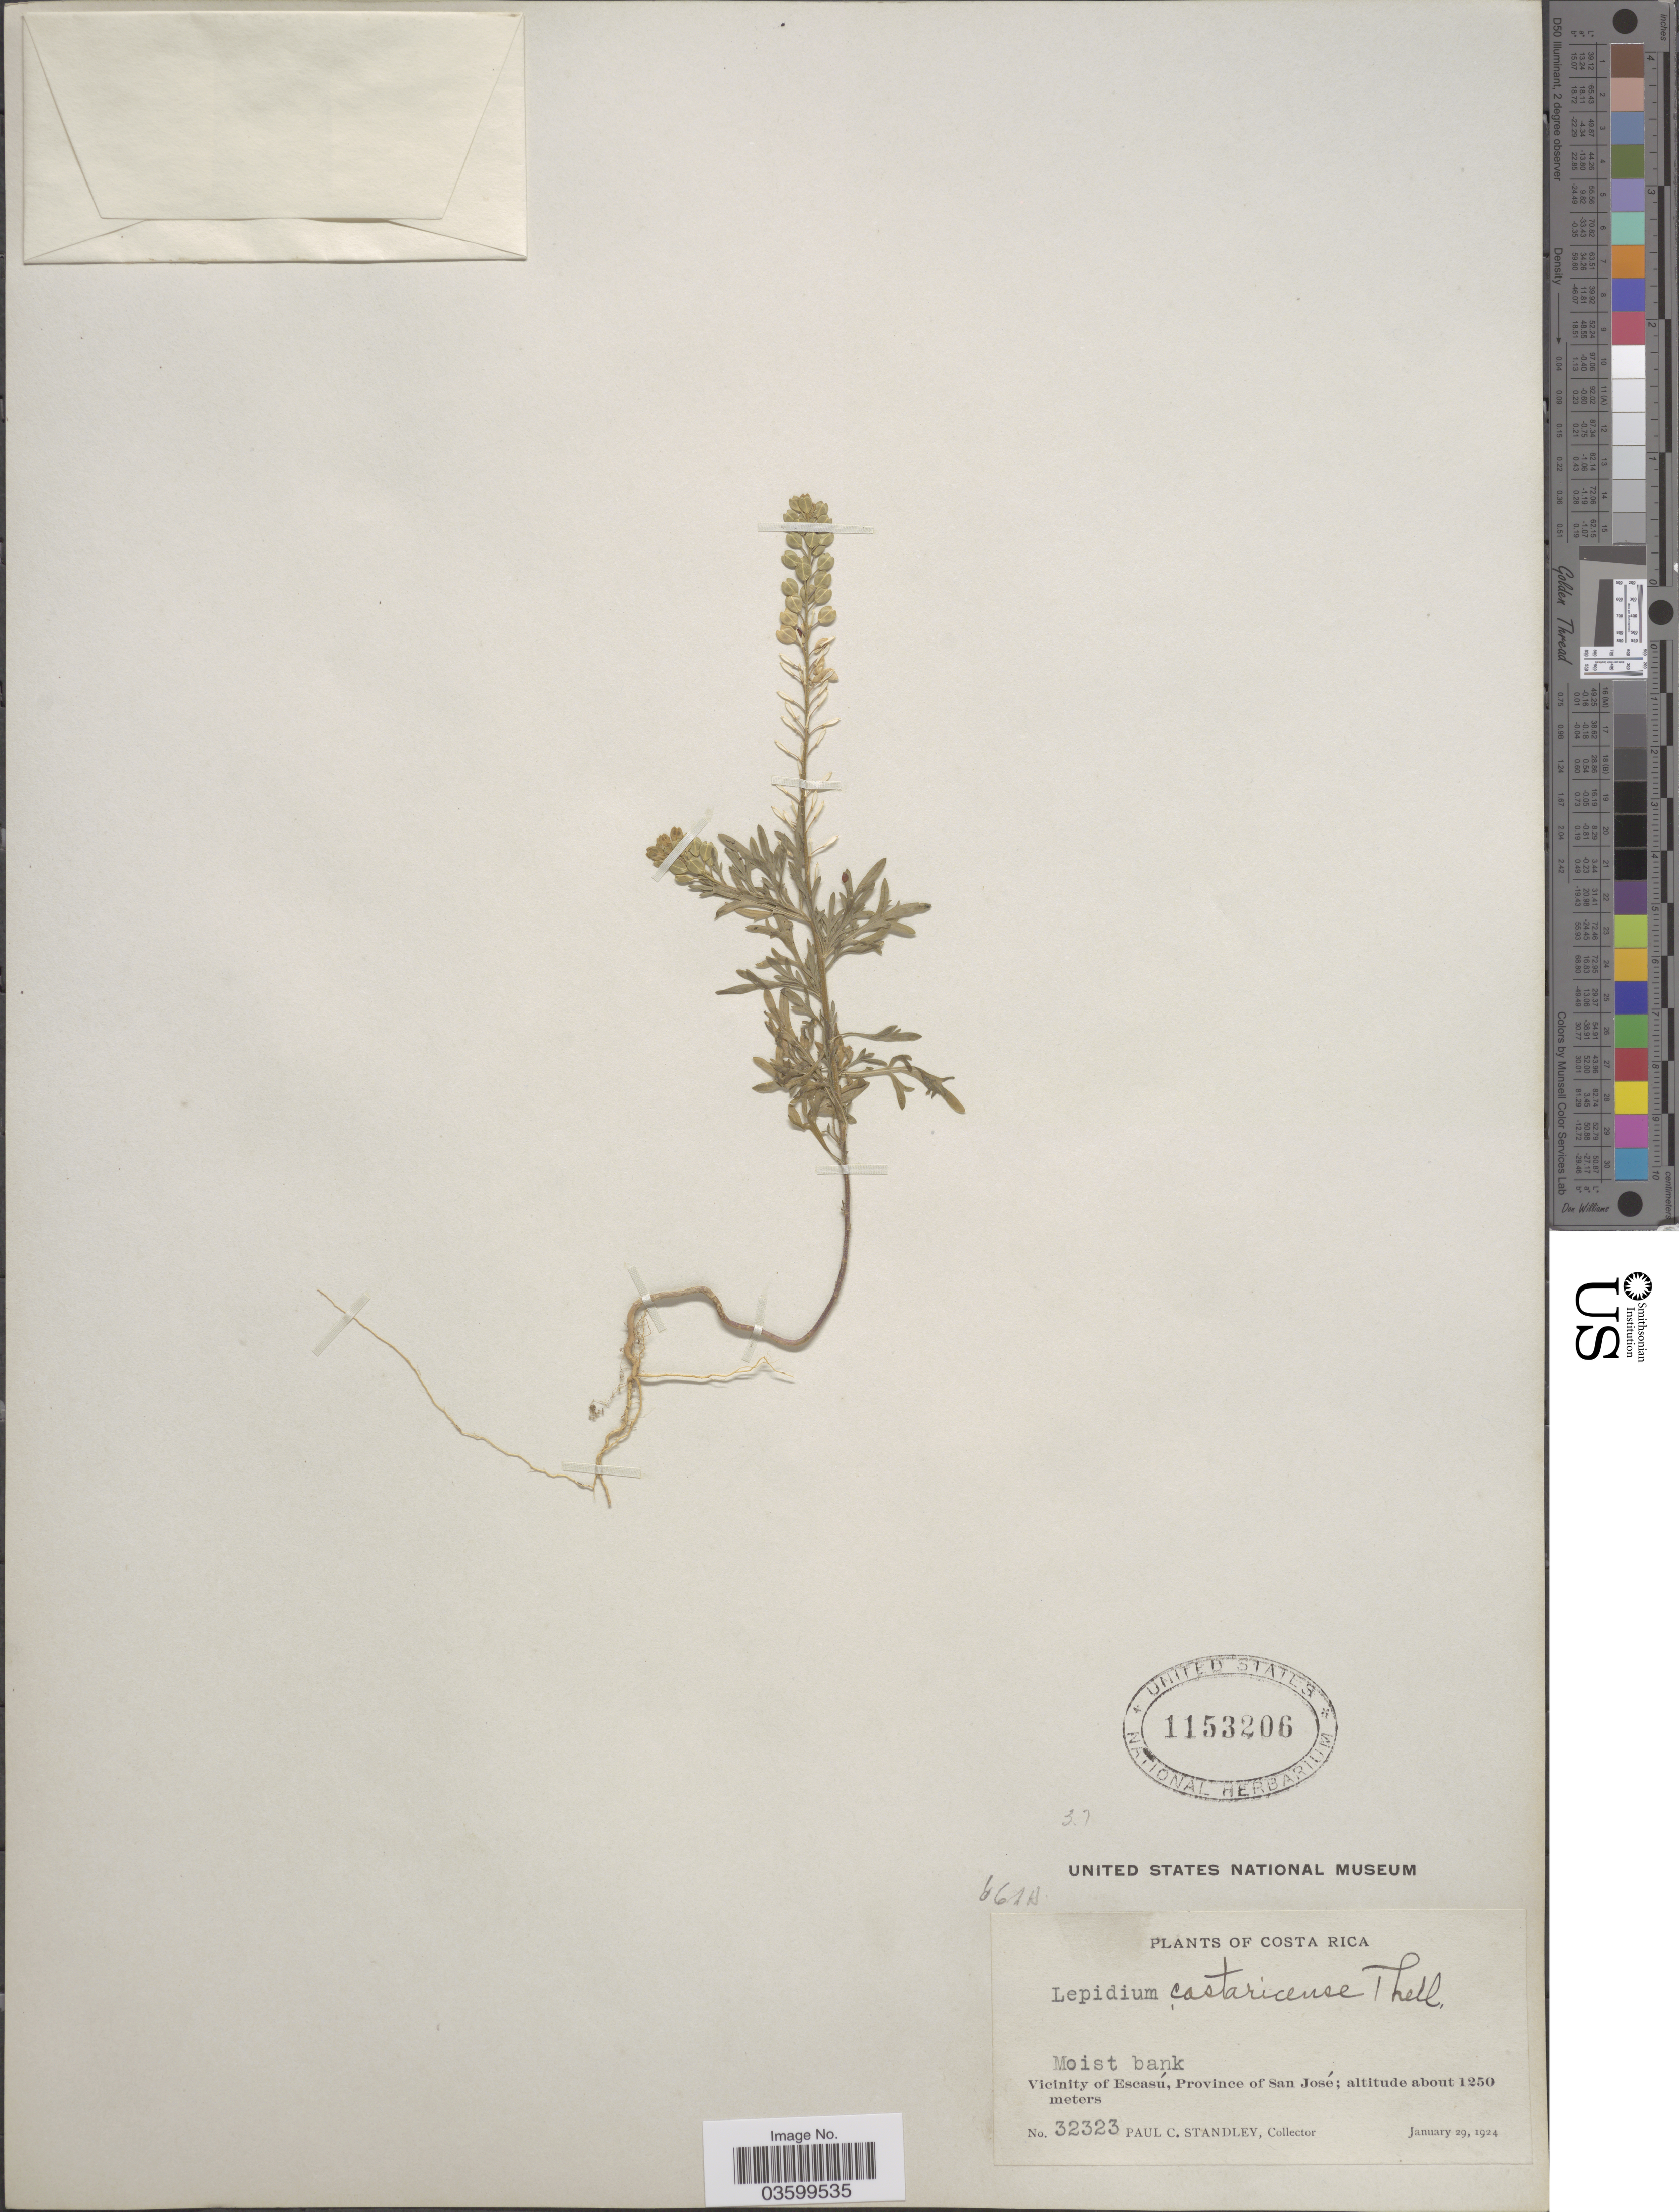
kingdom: Plantae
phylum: Tracheophyta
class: Magnoliopsida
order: Brassicales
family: Brassicaceae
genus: Lepidium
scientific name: Lepidium costaricense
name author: Thell.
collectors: P. C. Standley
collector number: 32323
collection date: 1924-01-29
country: Costa Rica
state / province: San José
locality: Vicinity of Escasú.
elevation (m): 1250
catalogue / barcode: US 1153206